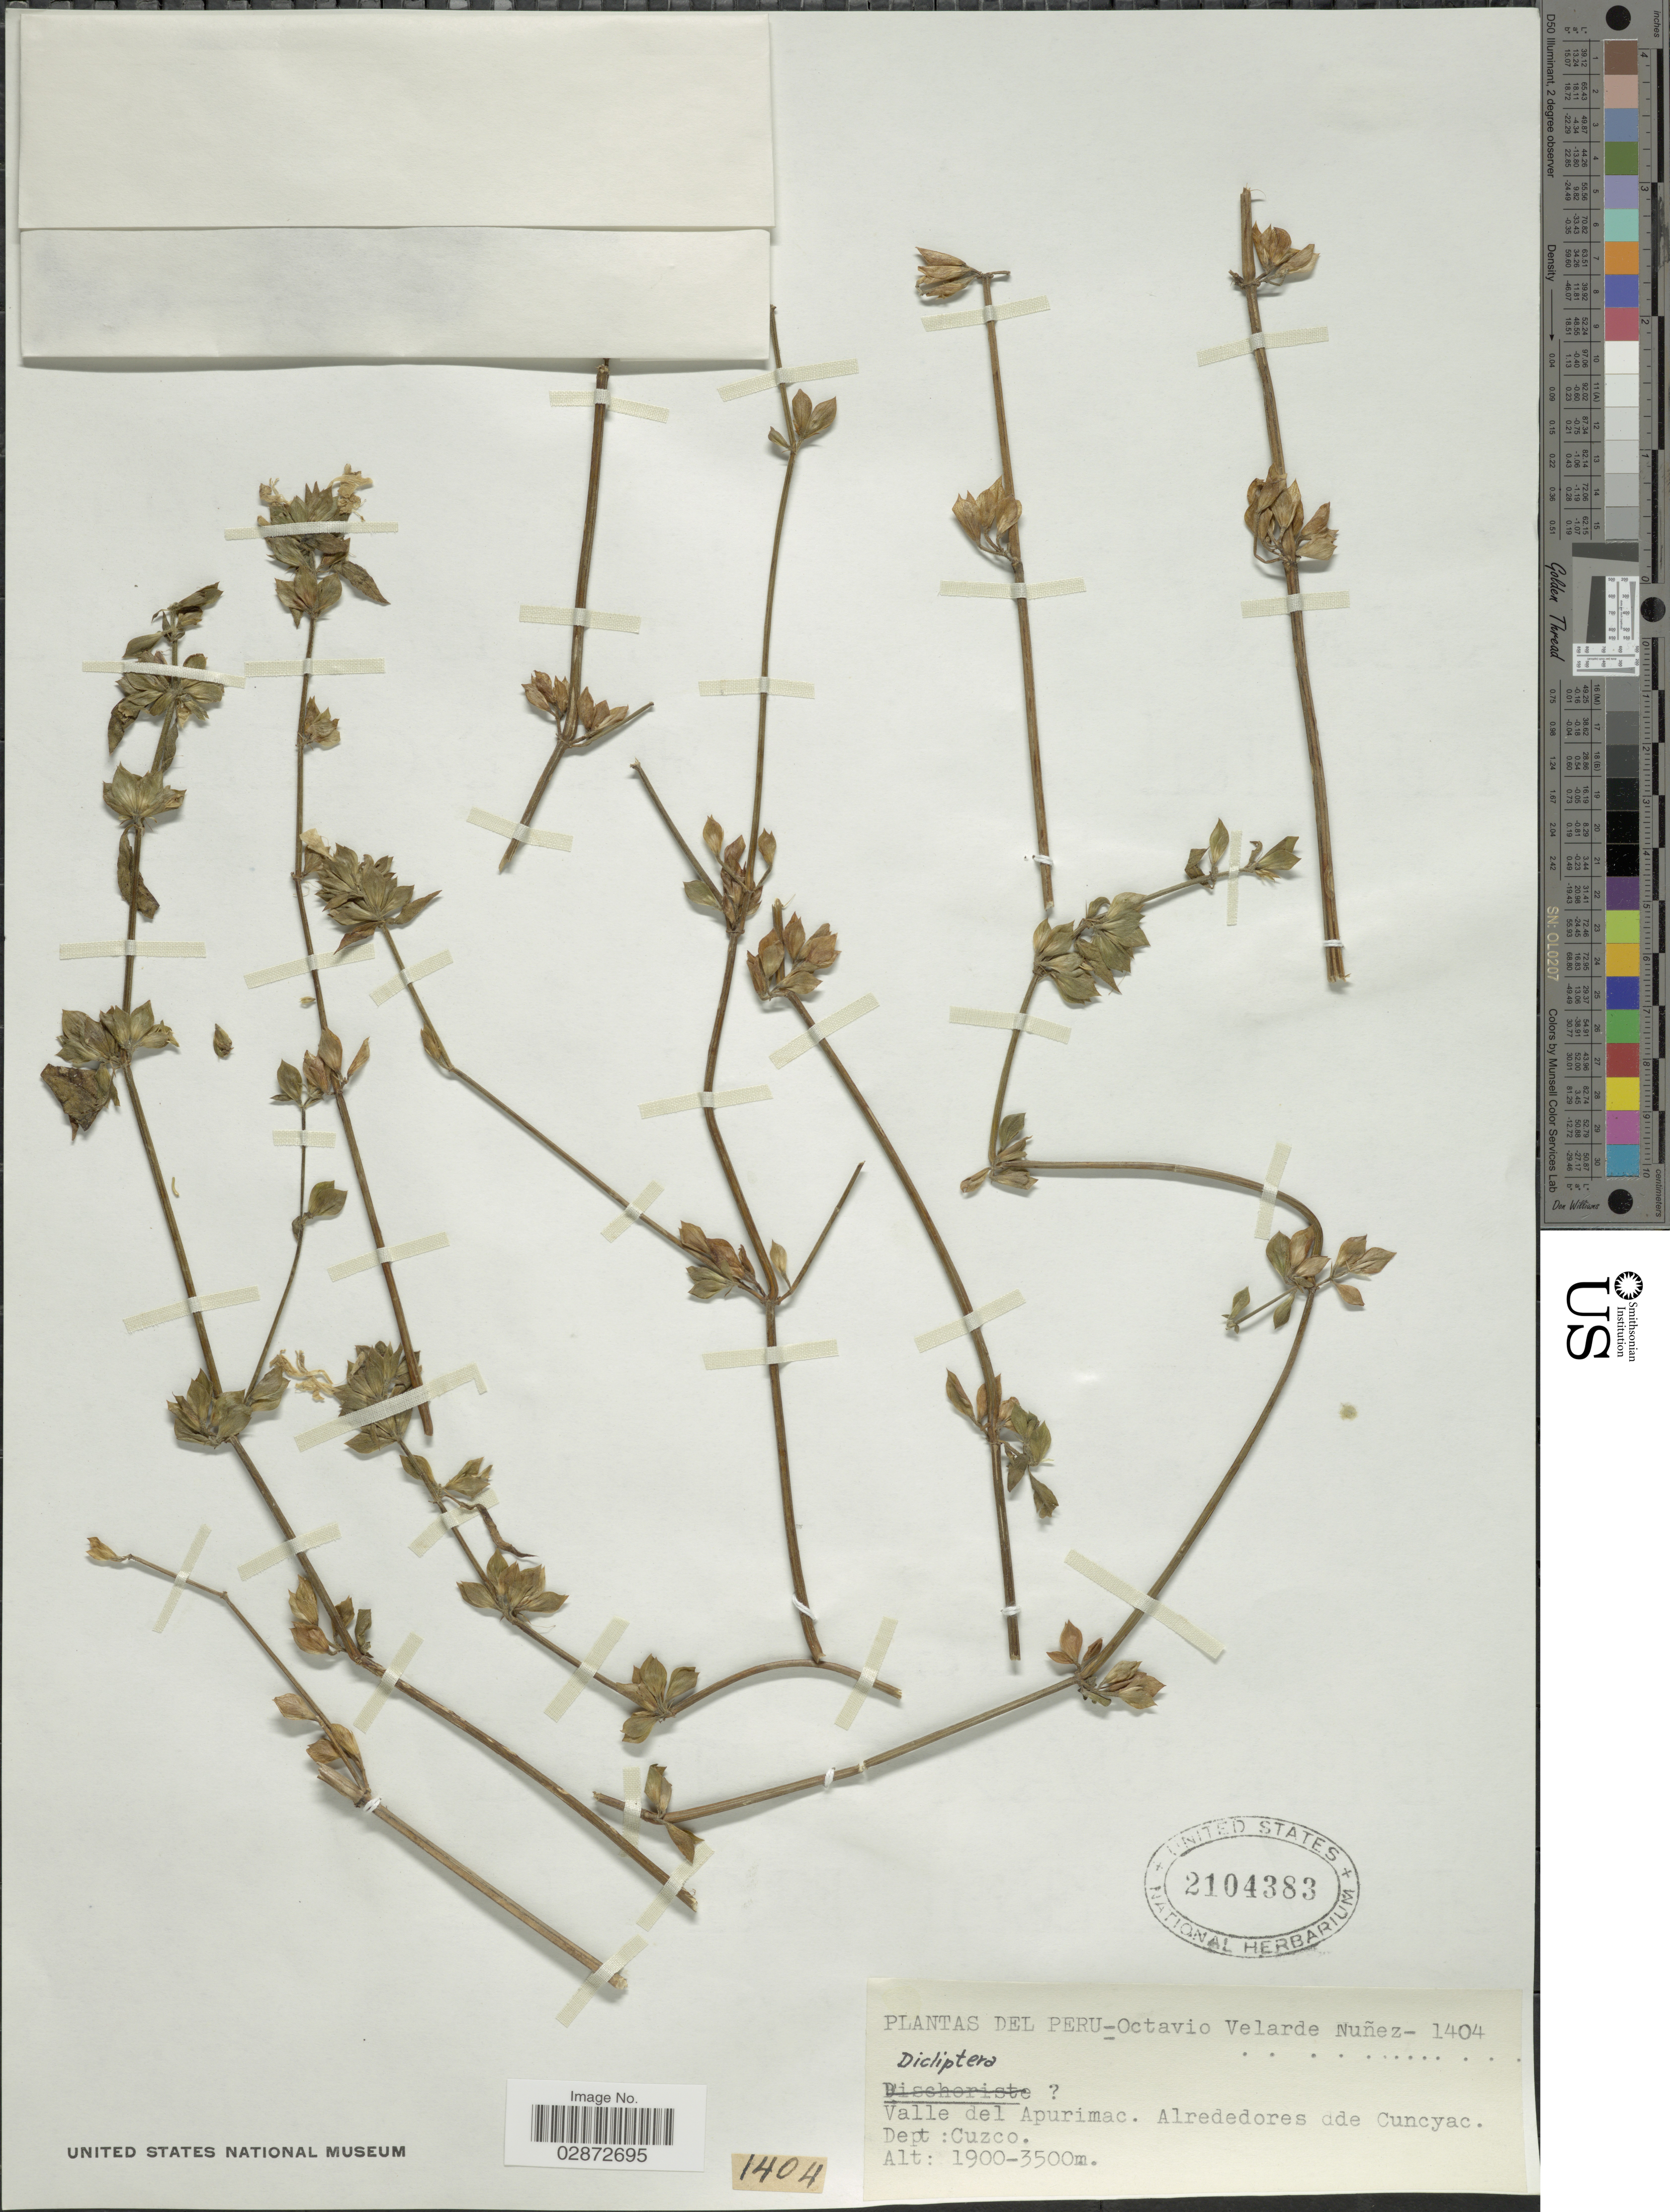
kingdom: Plantae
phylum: Tracheophyta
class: Magnoliopsida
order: Lamiales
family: Acanthaceae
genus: Dicliptera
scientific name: Dicliptera sp.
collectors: O. Nuñez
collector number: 1404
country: Peru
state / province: Cusco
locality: Valle del Apurimac. Alrededores cde Cuncyac. Dept: Cuzco.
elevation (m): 1900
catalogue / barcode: US 2104383